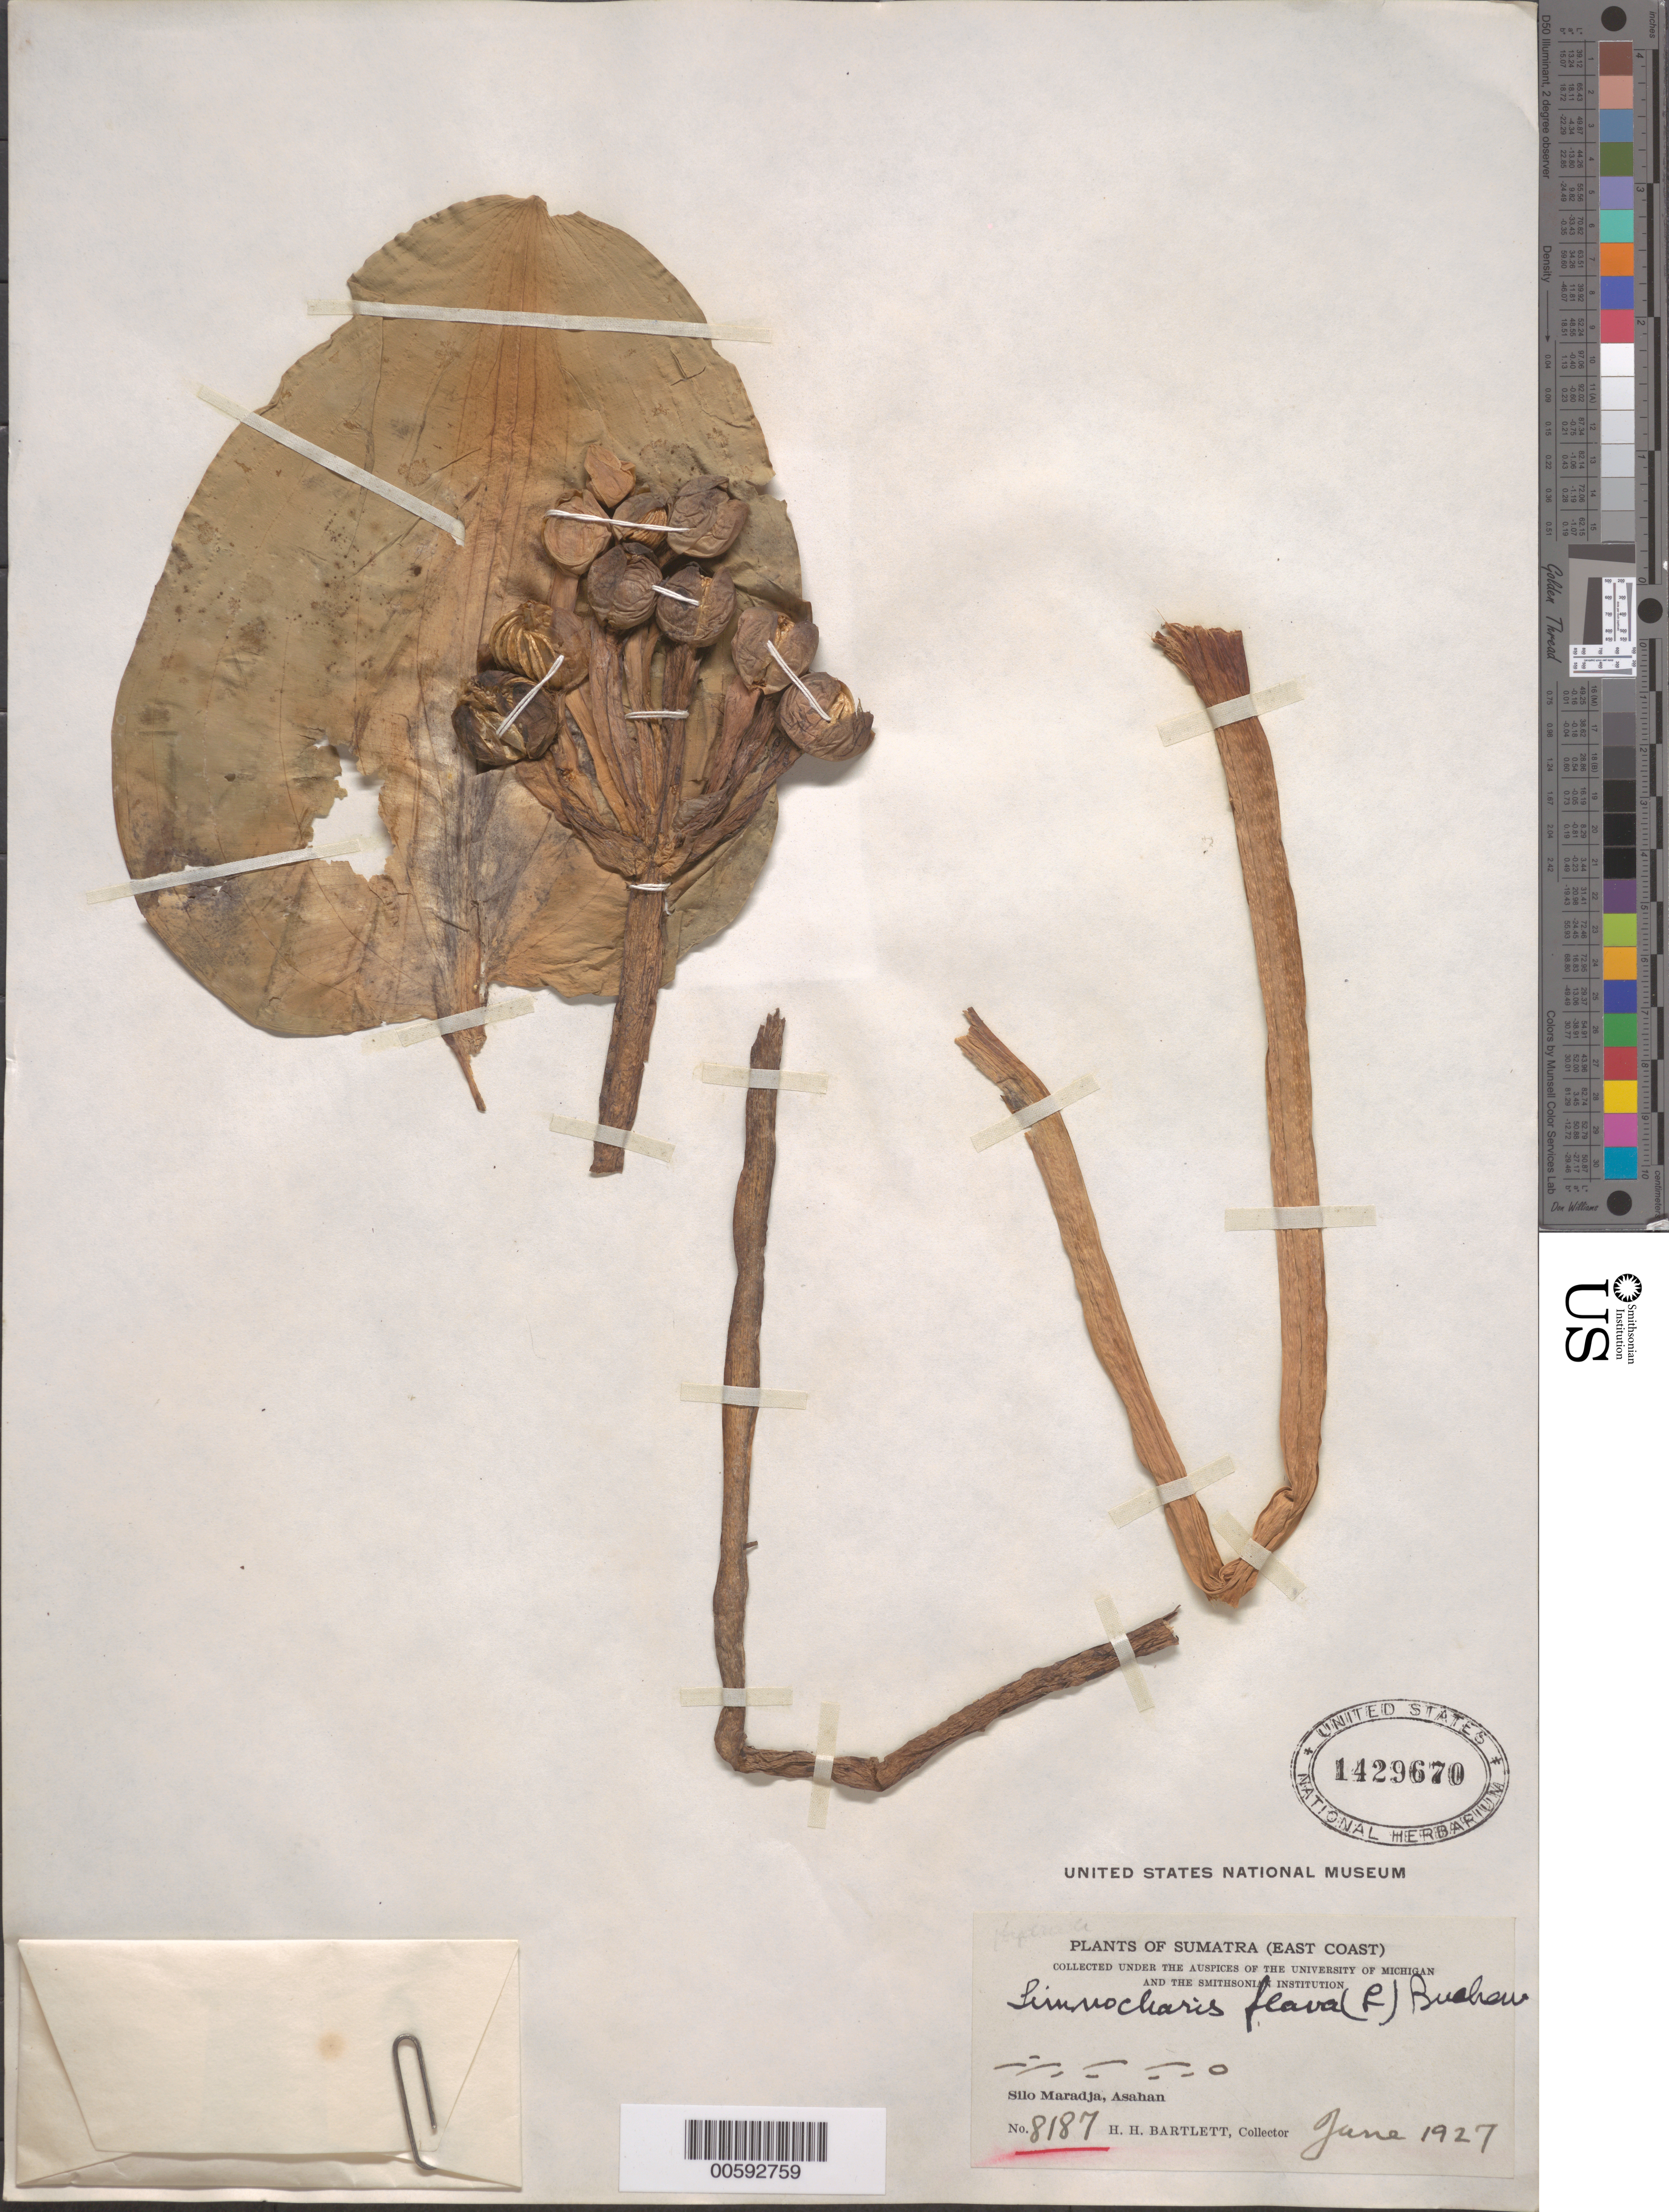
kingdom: Plantae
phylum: Tracheophyta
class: Liliopsida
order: Alismatales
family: Alismataceae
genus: Limnocharis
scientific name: Limnocharis flava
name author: (L.) Buchenau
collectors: H. H. Bartlett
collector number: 8187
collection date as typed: Jun 1927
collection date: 1927-06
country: Indonesia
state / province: Sumatra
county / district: Sumatera Utara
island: Sumatra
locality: Silo Maradja, Asahan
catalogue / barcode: US 1429670